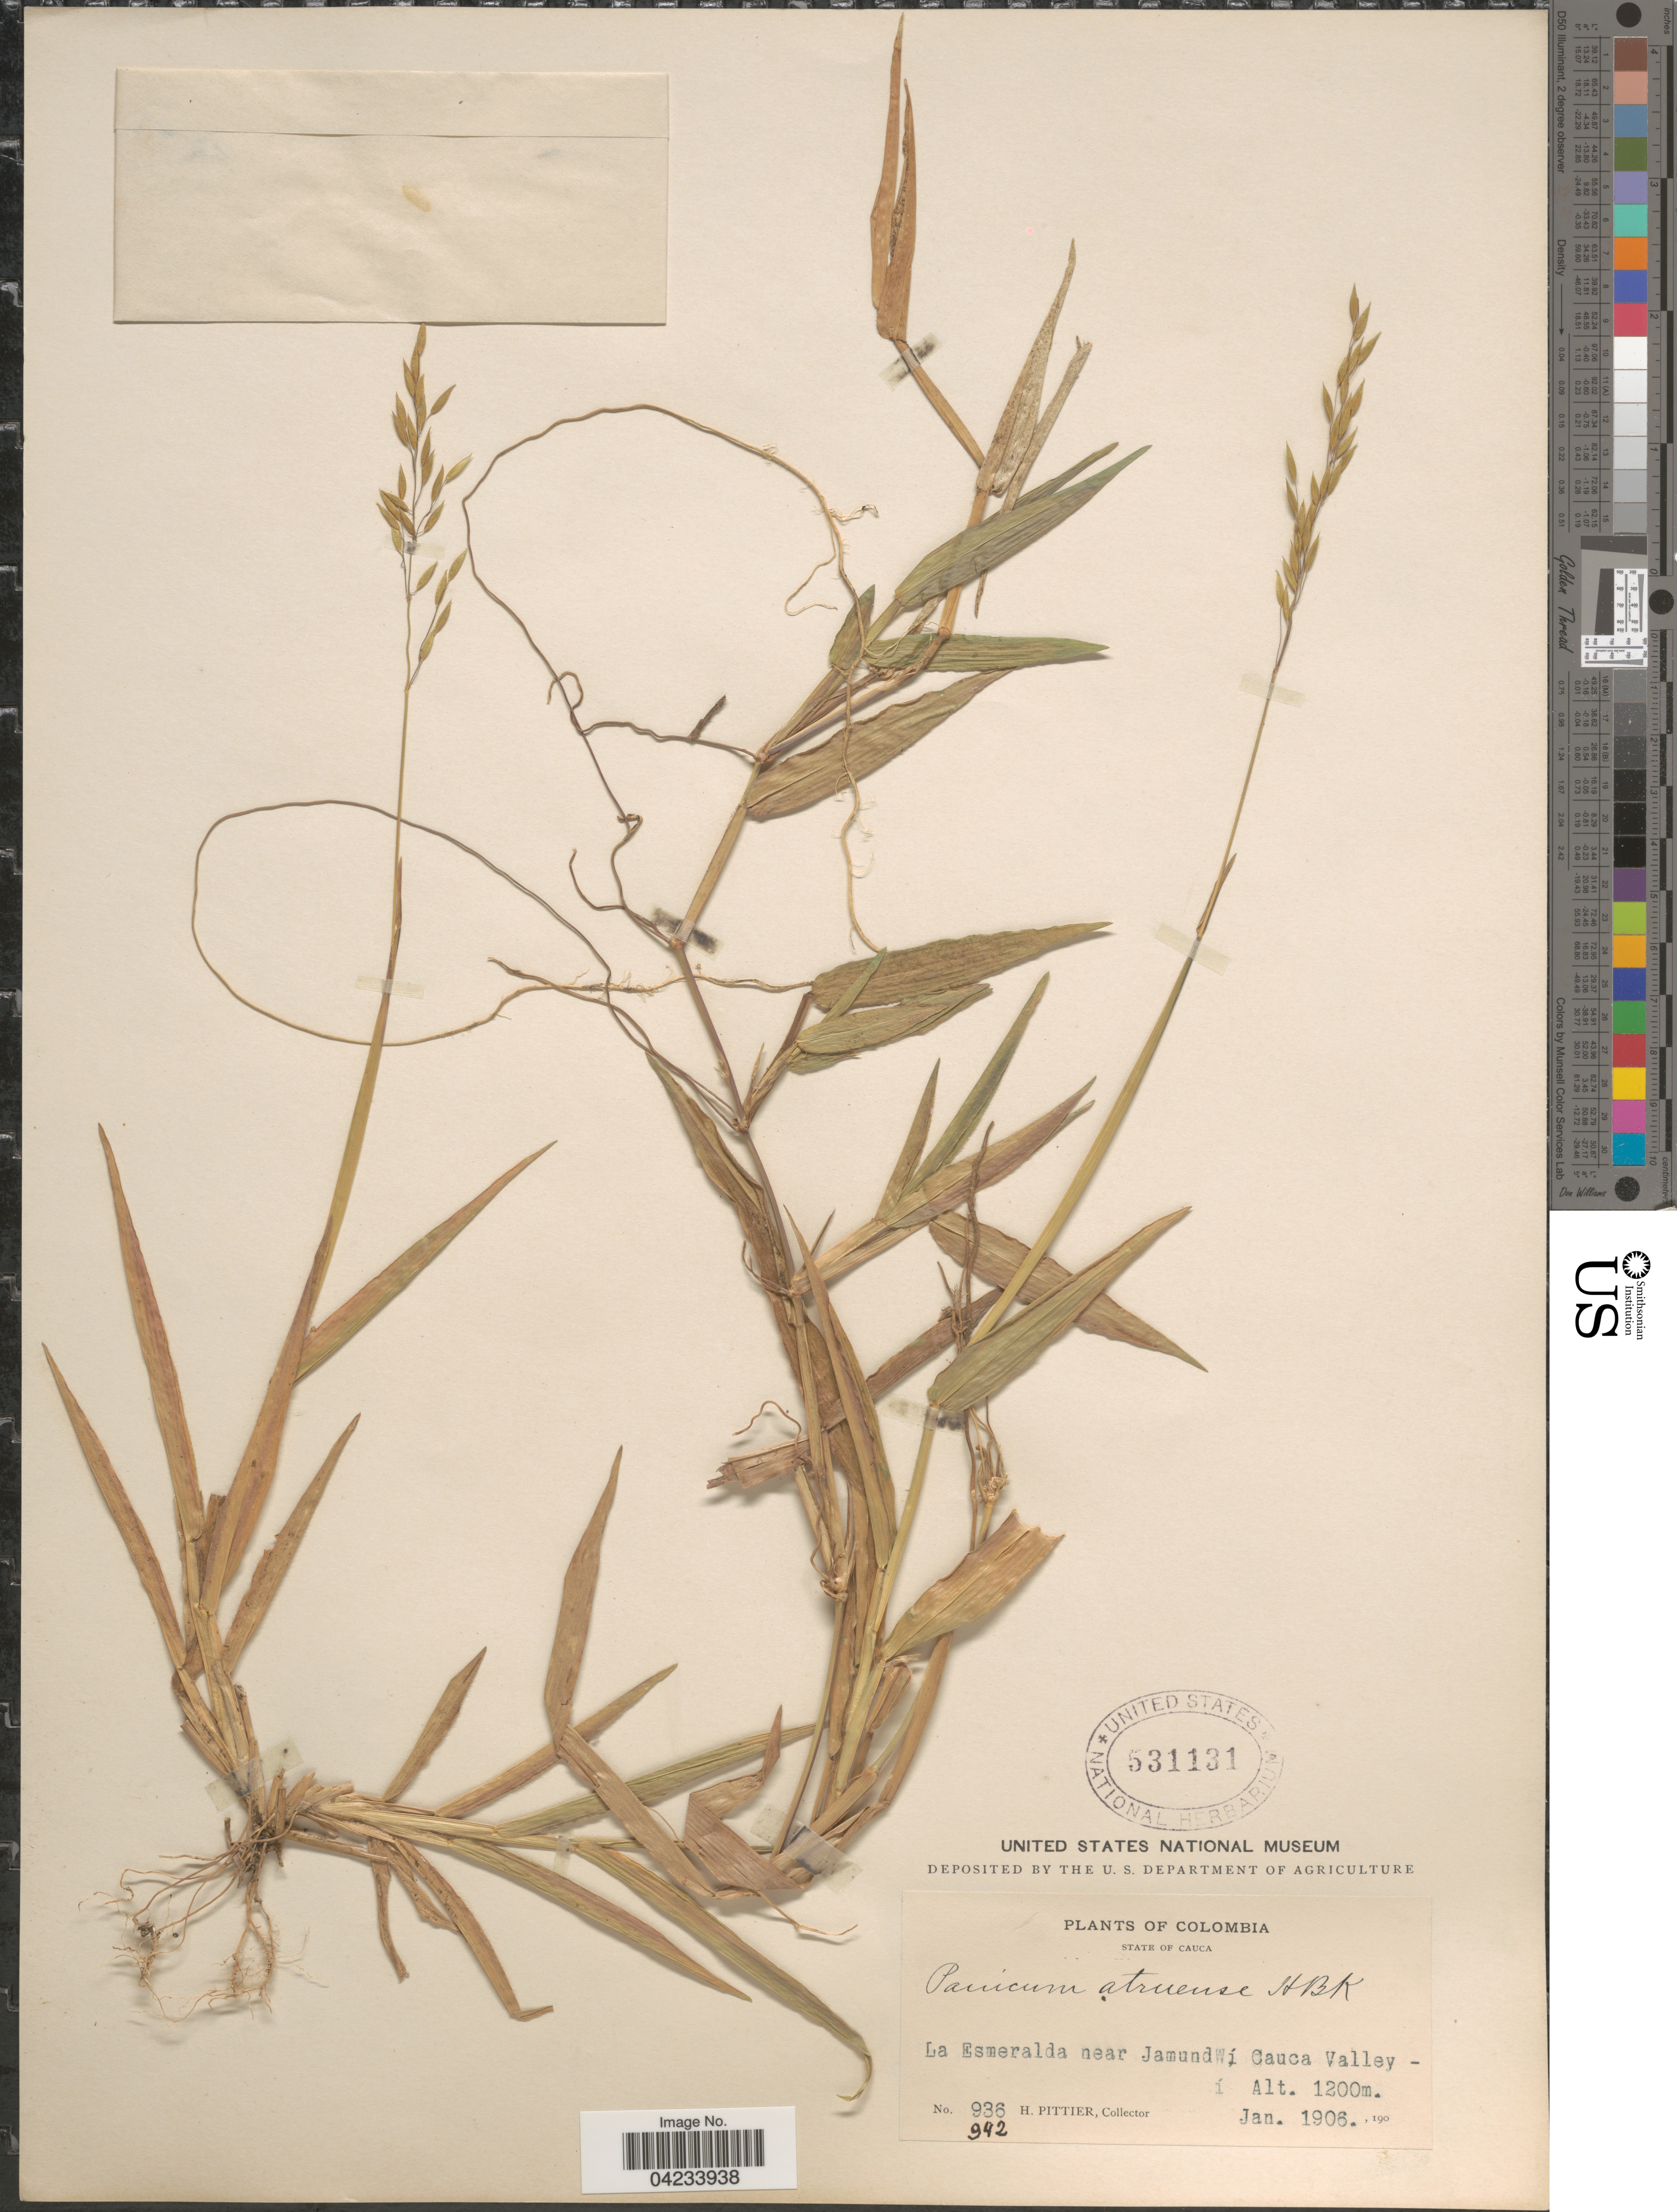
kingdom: Plantae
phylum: Tracheophyta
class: Liliopsida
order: Poales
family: Poaceae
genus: Homolepis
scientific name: Homolepis aturensis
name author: (Kunth) Chase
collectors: H. F. Pittier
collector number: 936/942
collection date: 1906-01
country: Colombia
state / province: Cauca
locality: La Esmeralda near Jamundí Cauca Valley.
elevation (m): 1200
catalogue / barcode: US 531131